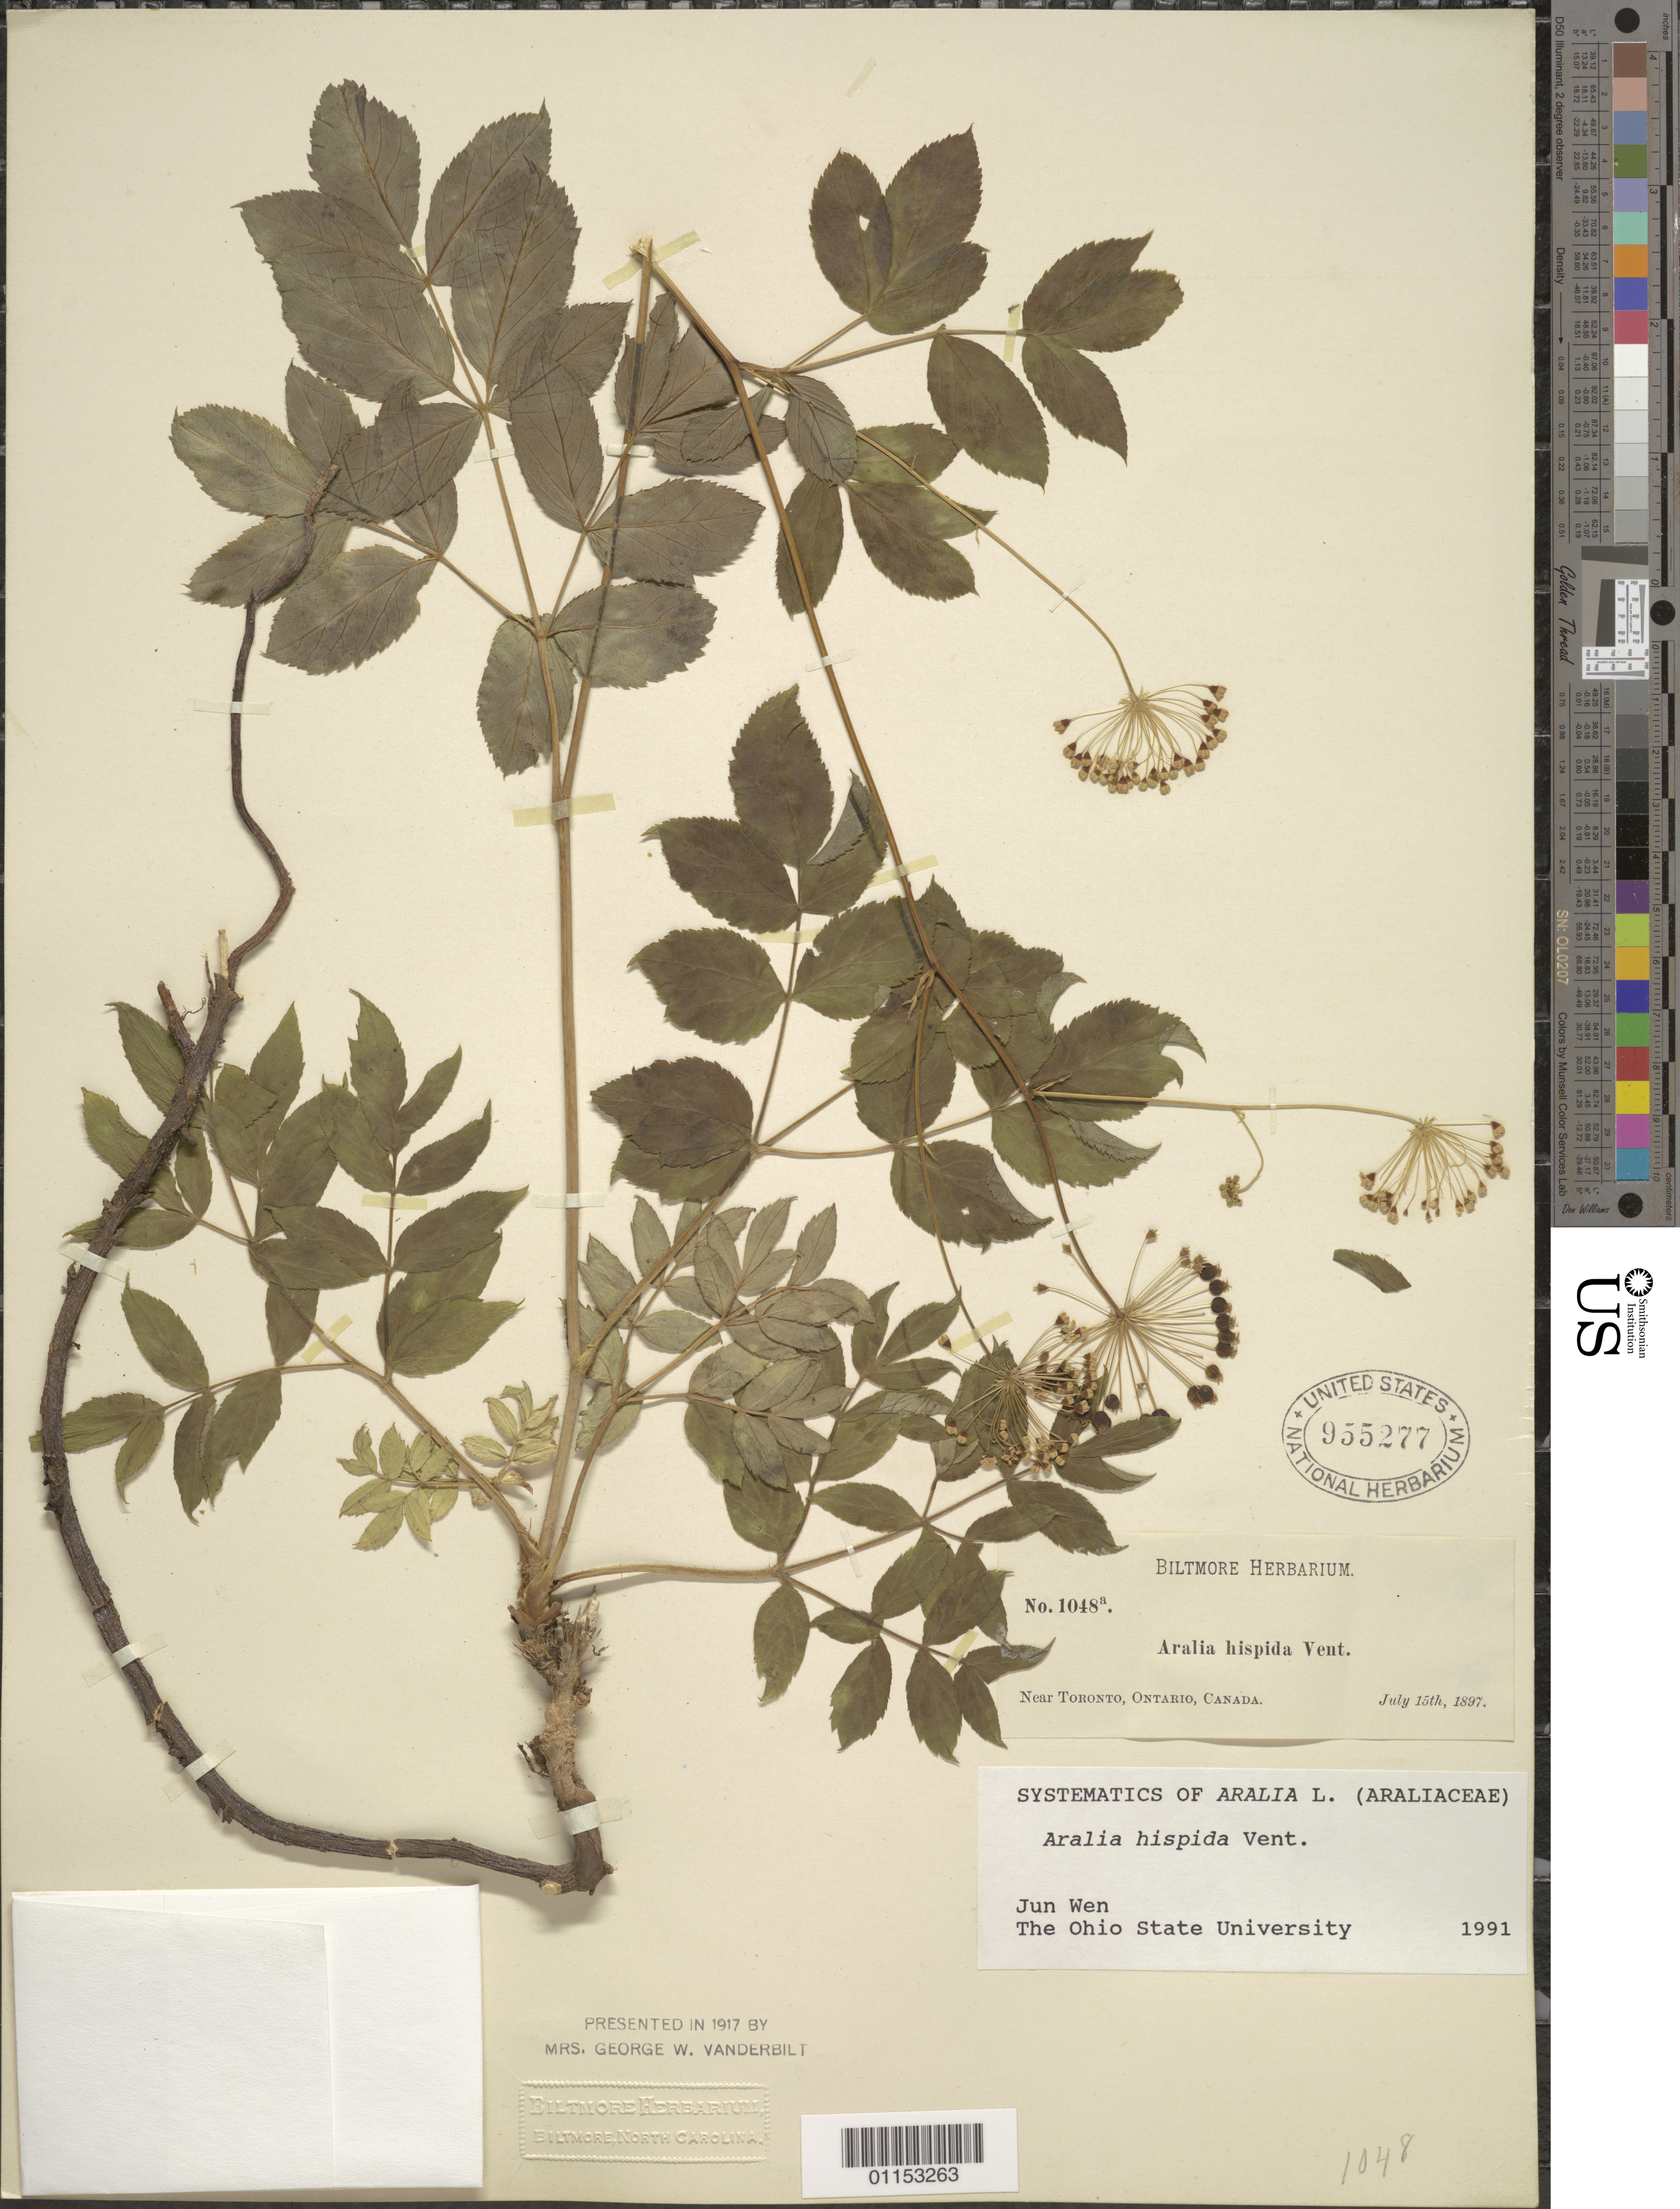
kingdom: Plantae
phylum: Tracheophyta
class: Magnoliopsida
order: Apiales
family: Araliaceae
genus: Aralia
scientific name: Aralia hispida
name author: Vent.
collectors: ex herb. Biltmore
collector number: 1048 a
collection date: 1897-07-15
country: Canada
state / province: Ontario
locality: Near Toronto.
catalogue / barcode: US 955277